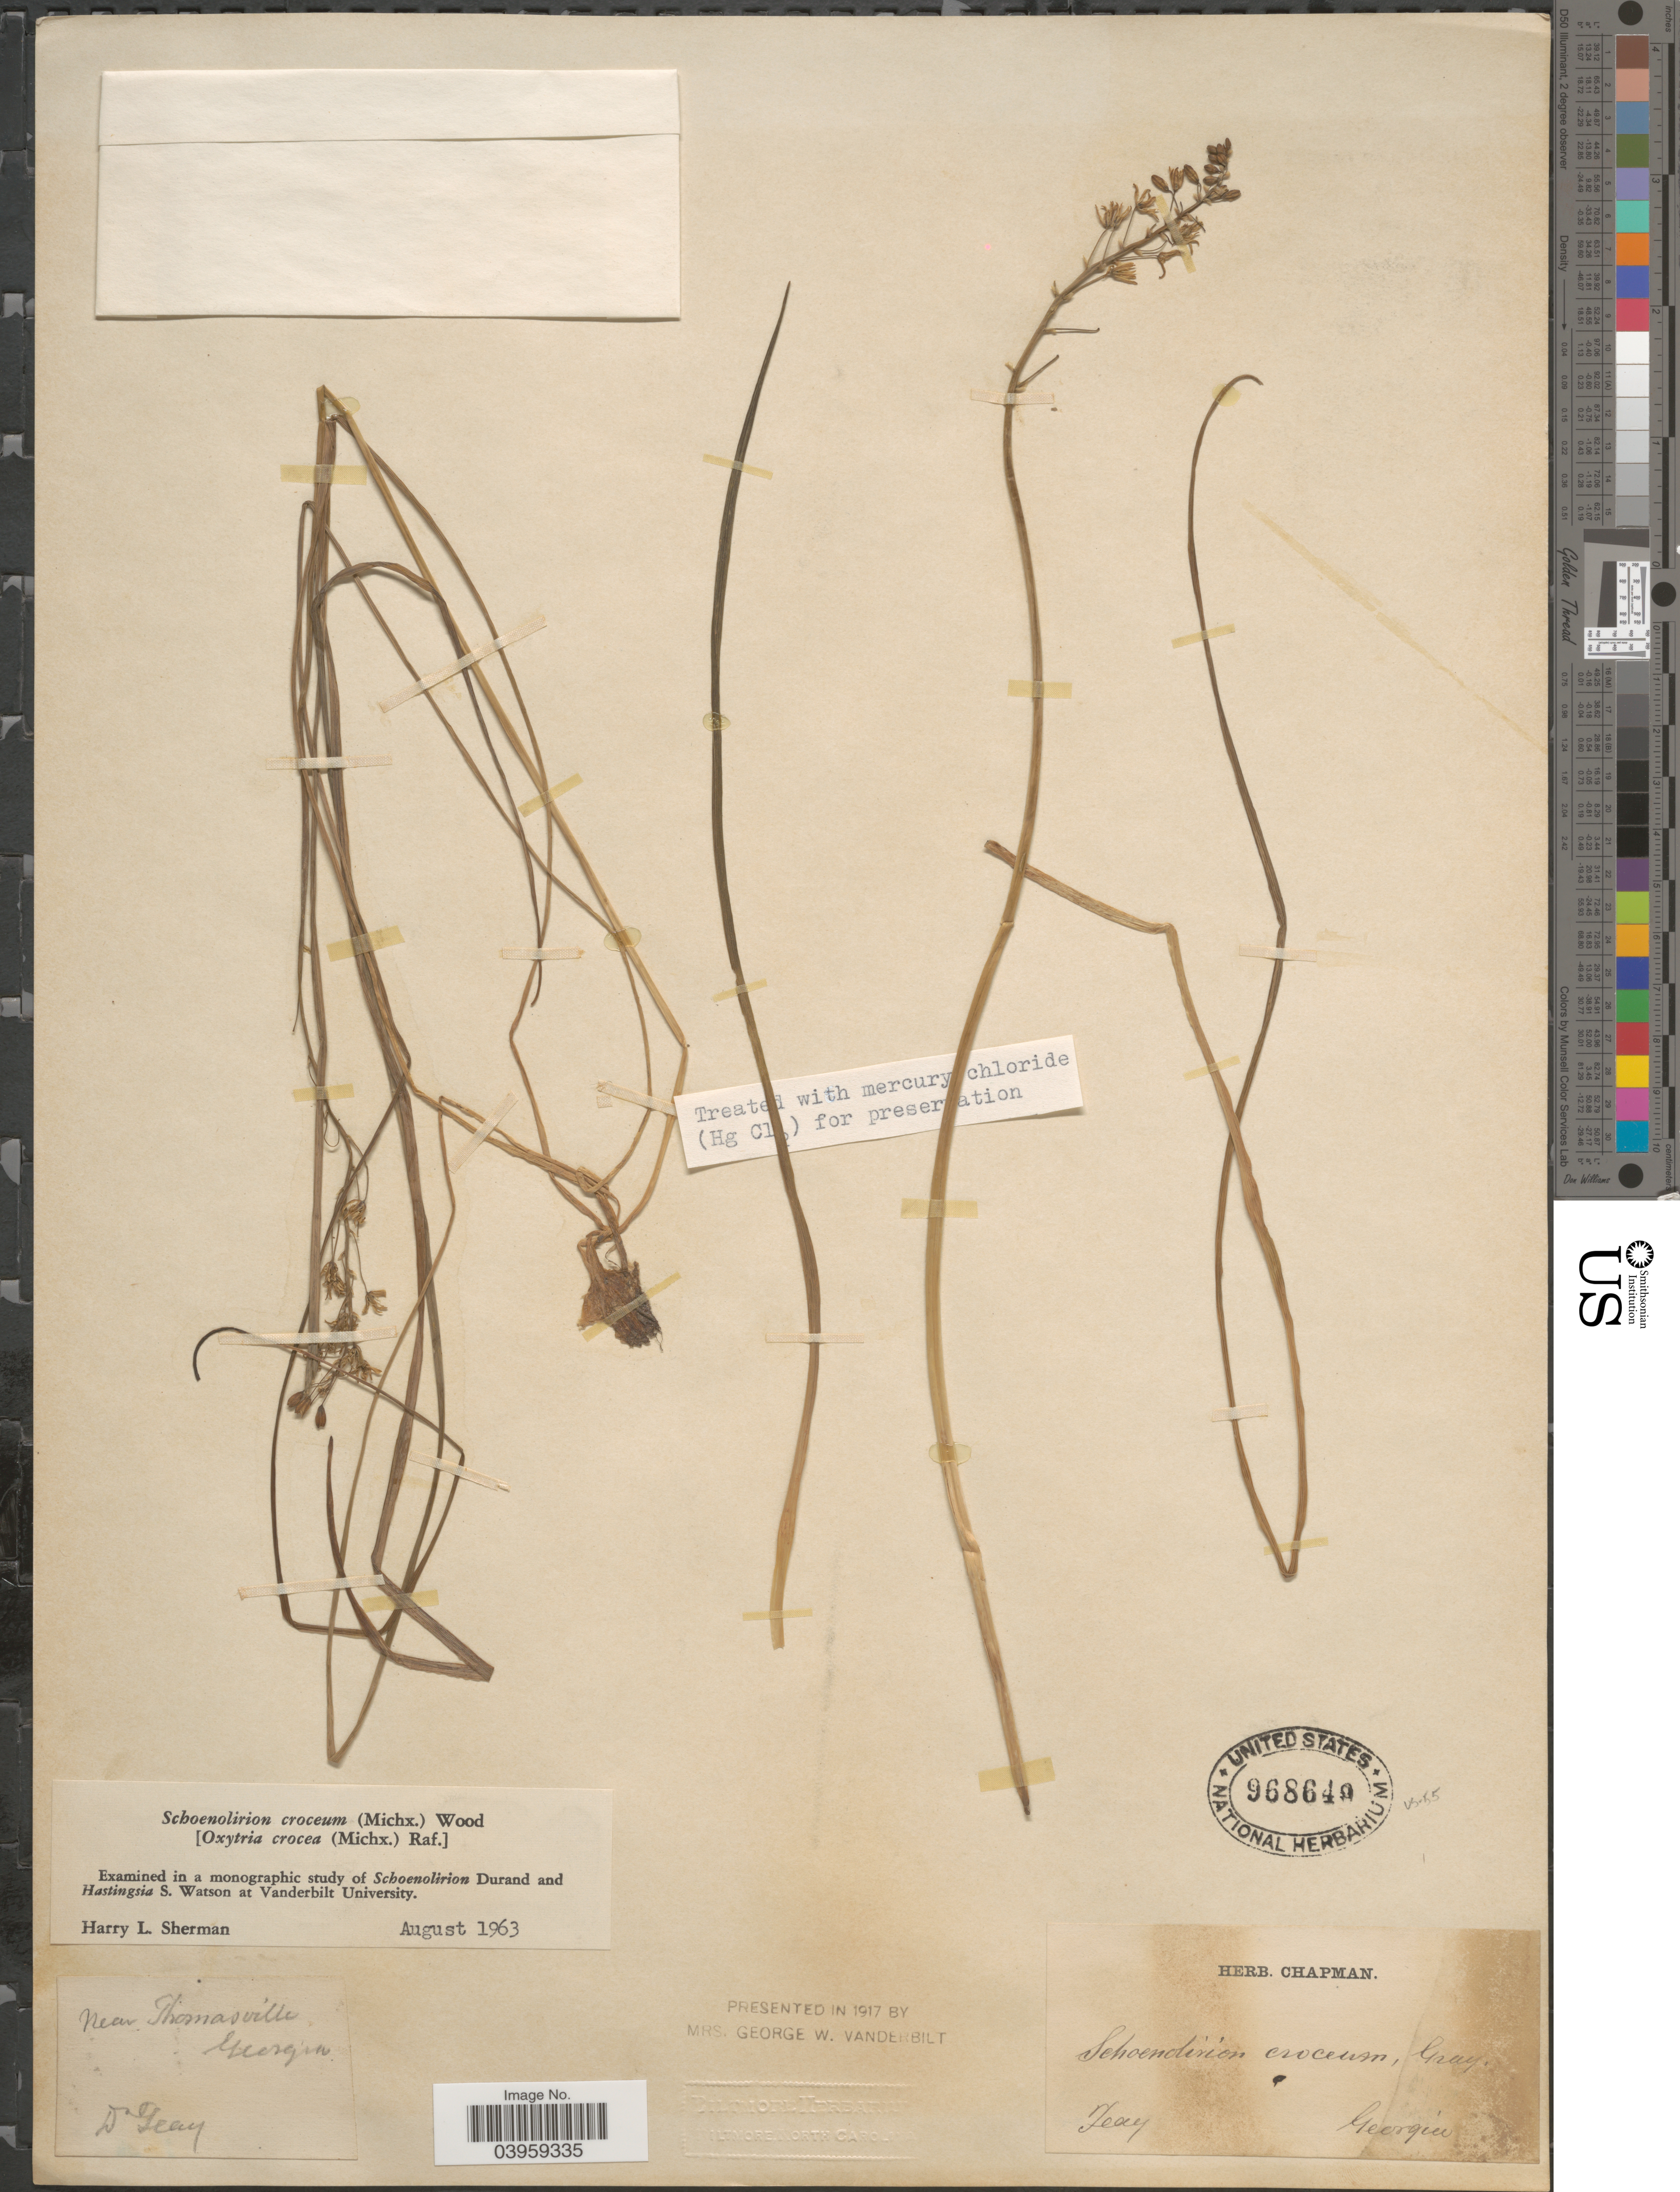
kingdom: Plantae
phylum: Tracheophyta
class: Liliopsida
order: Asparagales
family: Asparagaceae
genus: Schoenolirion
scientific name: Schoenolirion croceum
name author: (Michx.) Alph. Wood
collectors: -- Gray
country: United States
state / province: Georgia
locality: Near Thomasville.